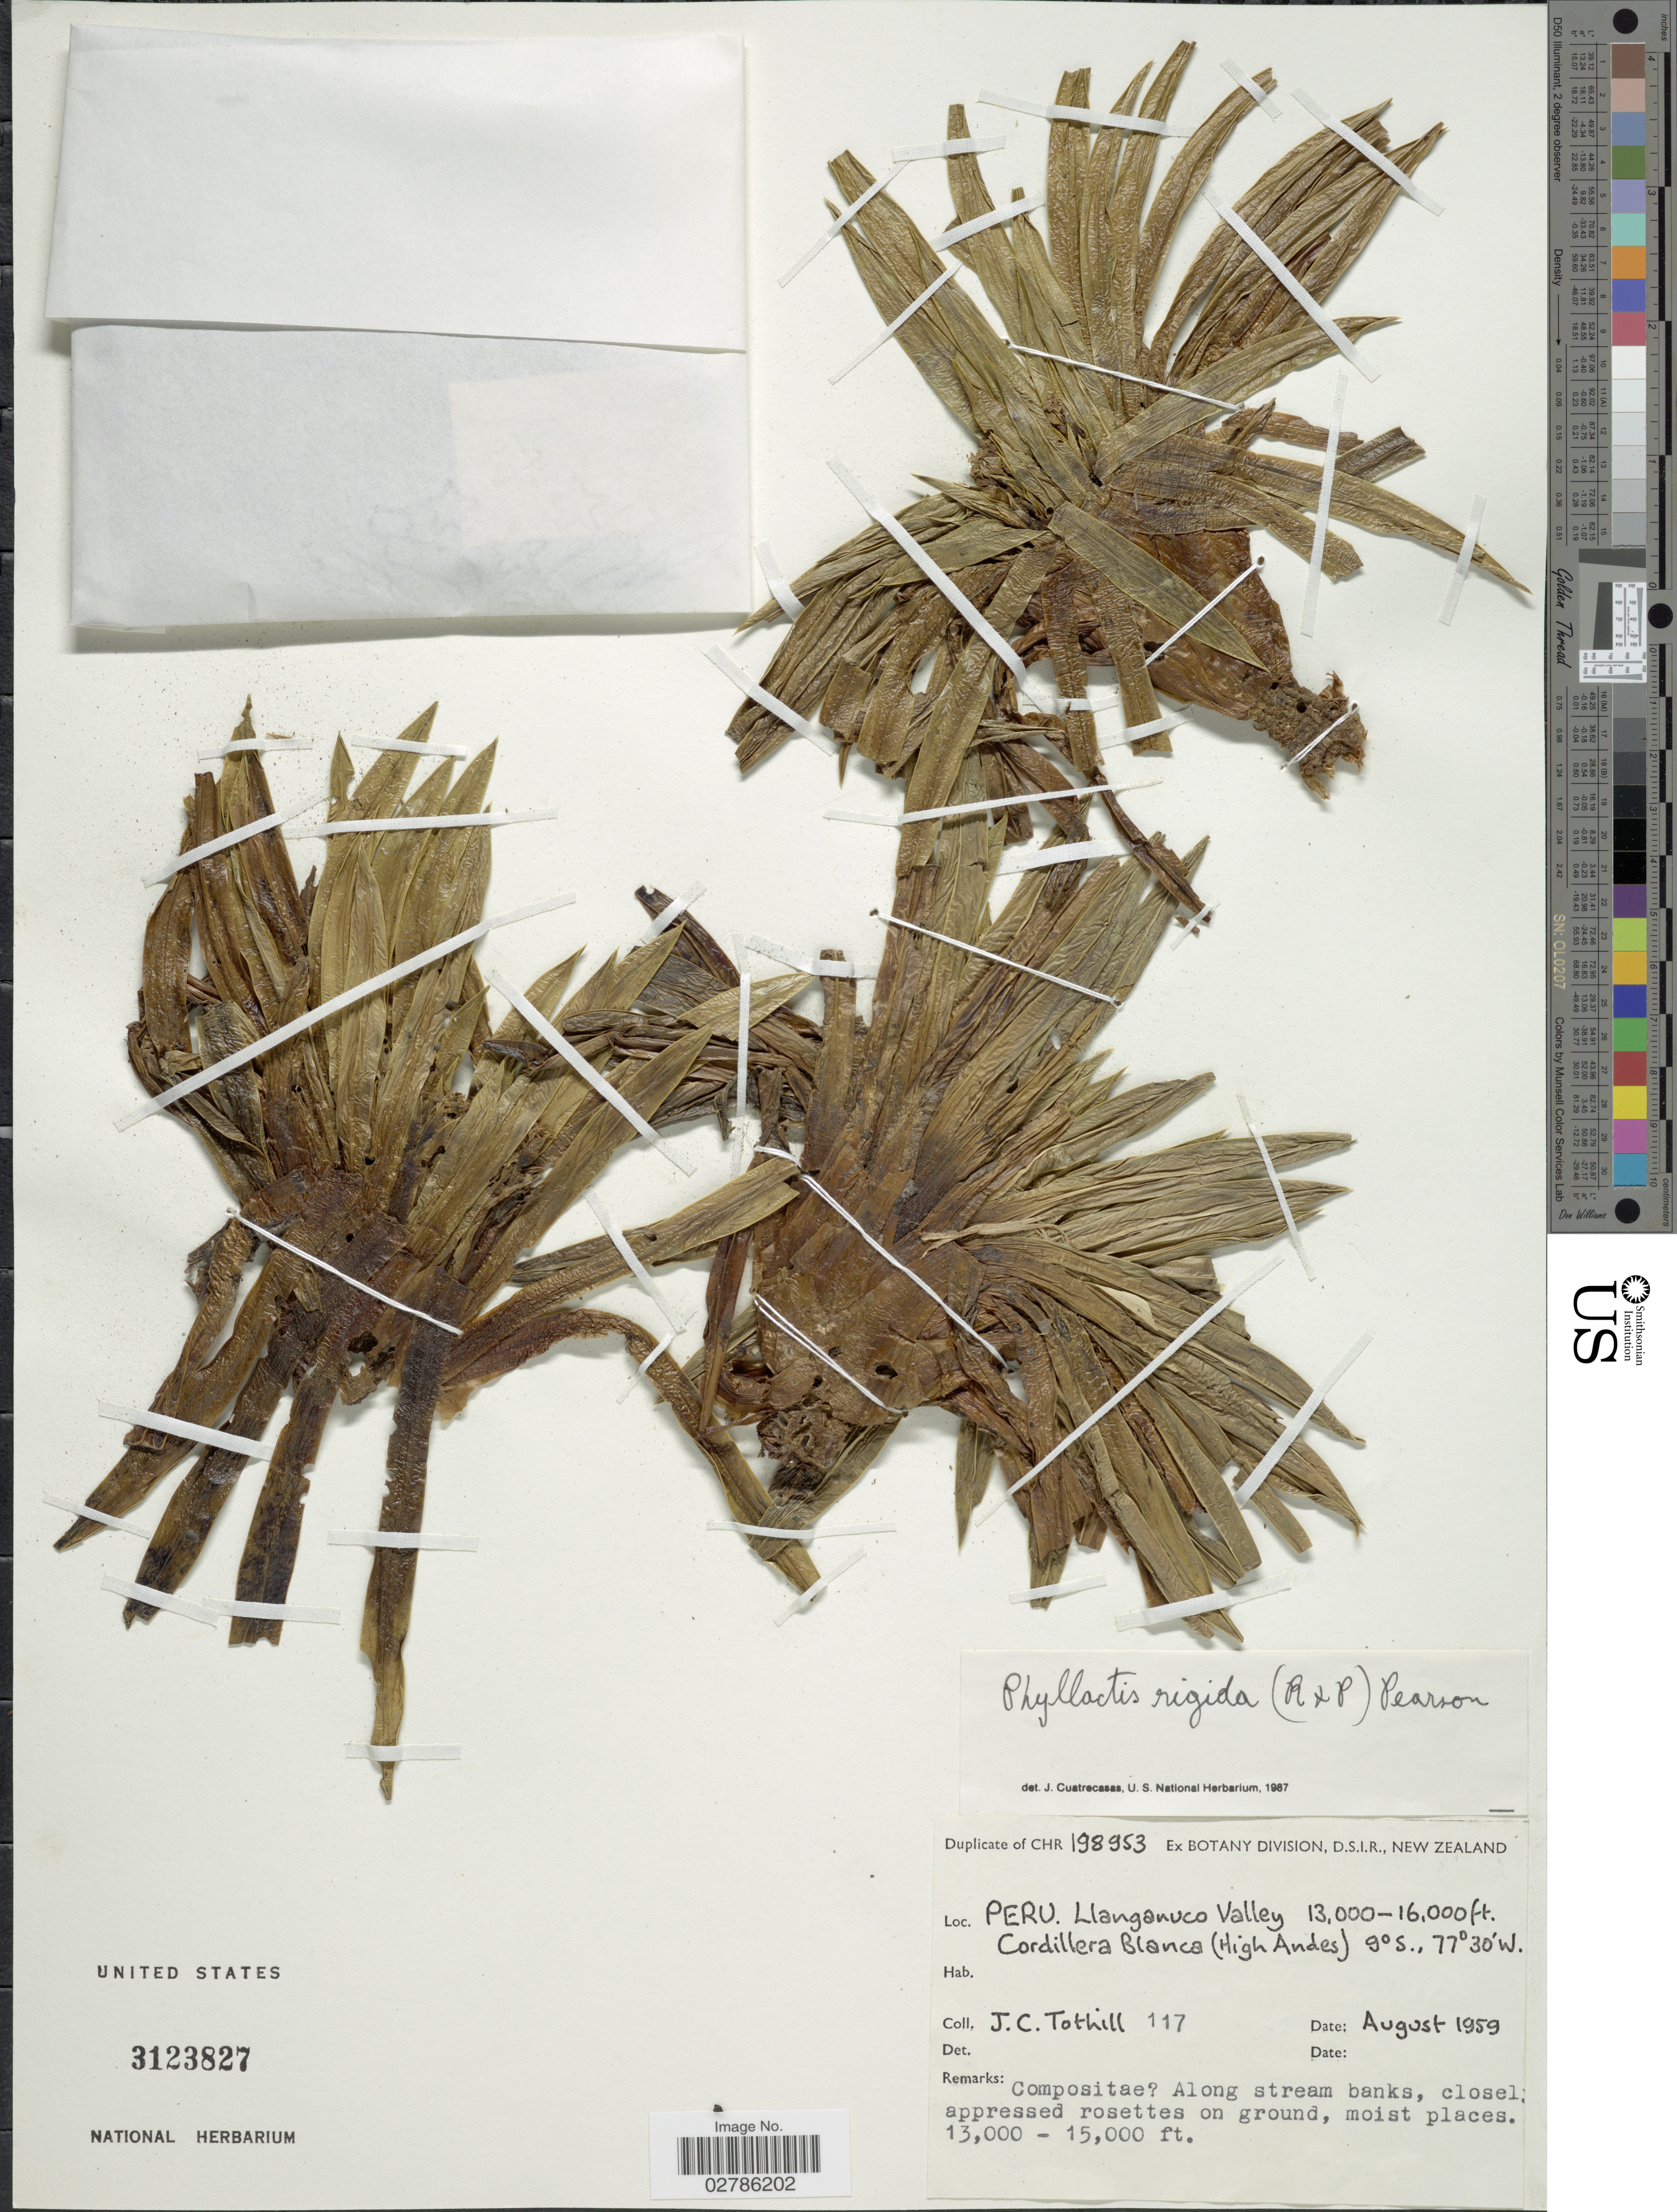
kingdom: Plantae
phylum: Tracheophyta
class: Magnoliopsida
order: Dipsacales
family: Caprifoliaceae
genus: Phyllactis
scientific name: Phyllactis rigida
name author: (Ruiz & Pav.) Pers.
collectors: J. C. Tothill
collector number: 117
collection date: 1959-08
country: Peru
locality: Llanganuco Valley, Cordillera Blanca (High Andes).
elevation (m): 3962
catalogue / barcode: US 3123827